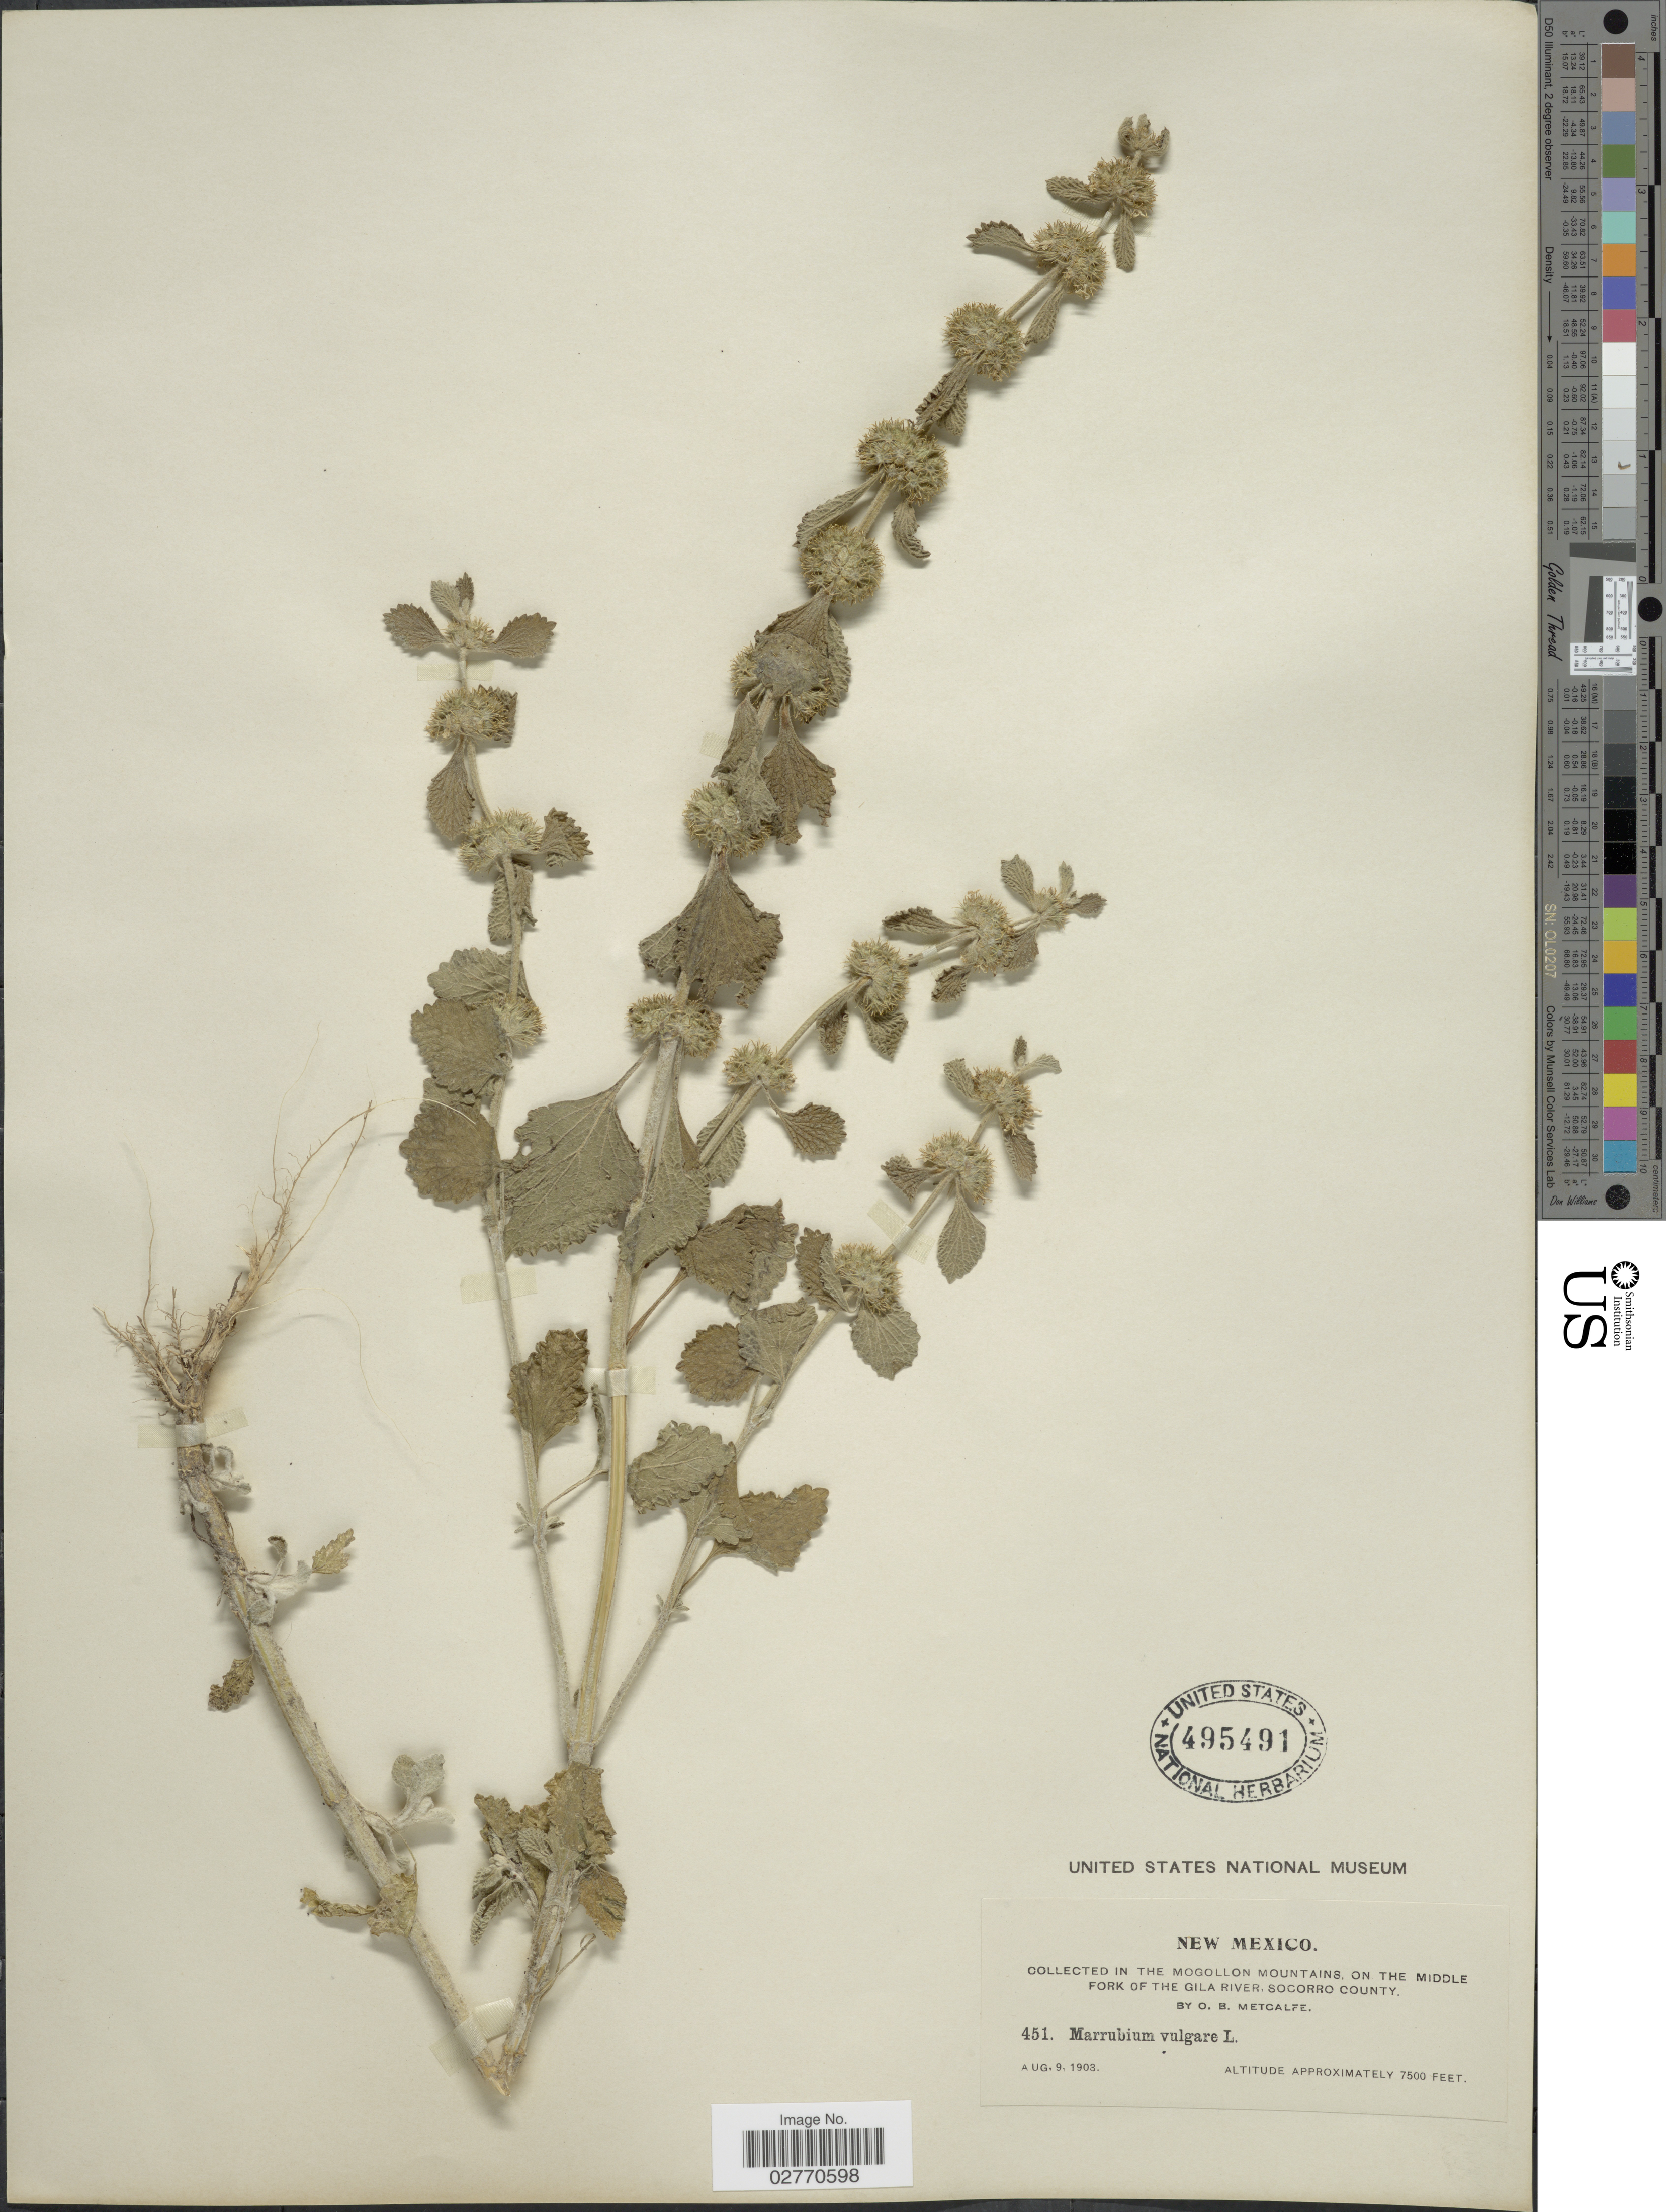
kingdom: Plantae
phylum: Tracheophyta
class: Magnoliopsida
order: Lamiales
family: Lamiaceae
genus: Marrubium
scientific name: Marrubium vulgare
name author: L.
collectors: O. B. Metcalfe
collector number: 451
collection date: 1903-08-09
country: United States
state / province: New Mexico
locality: Mogollon Mountains, on the Middle Fork of the Gila River, Socorro County.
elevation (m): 2286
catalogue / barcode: US 495491